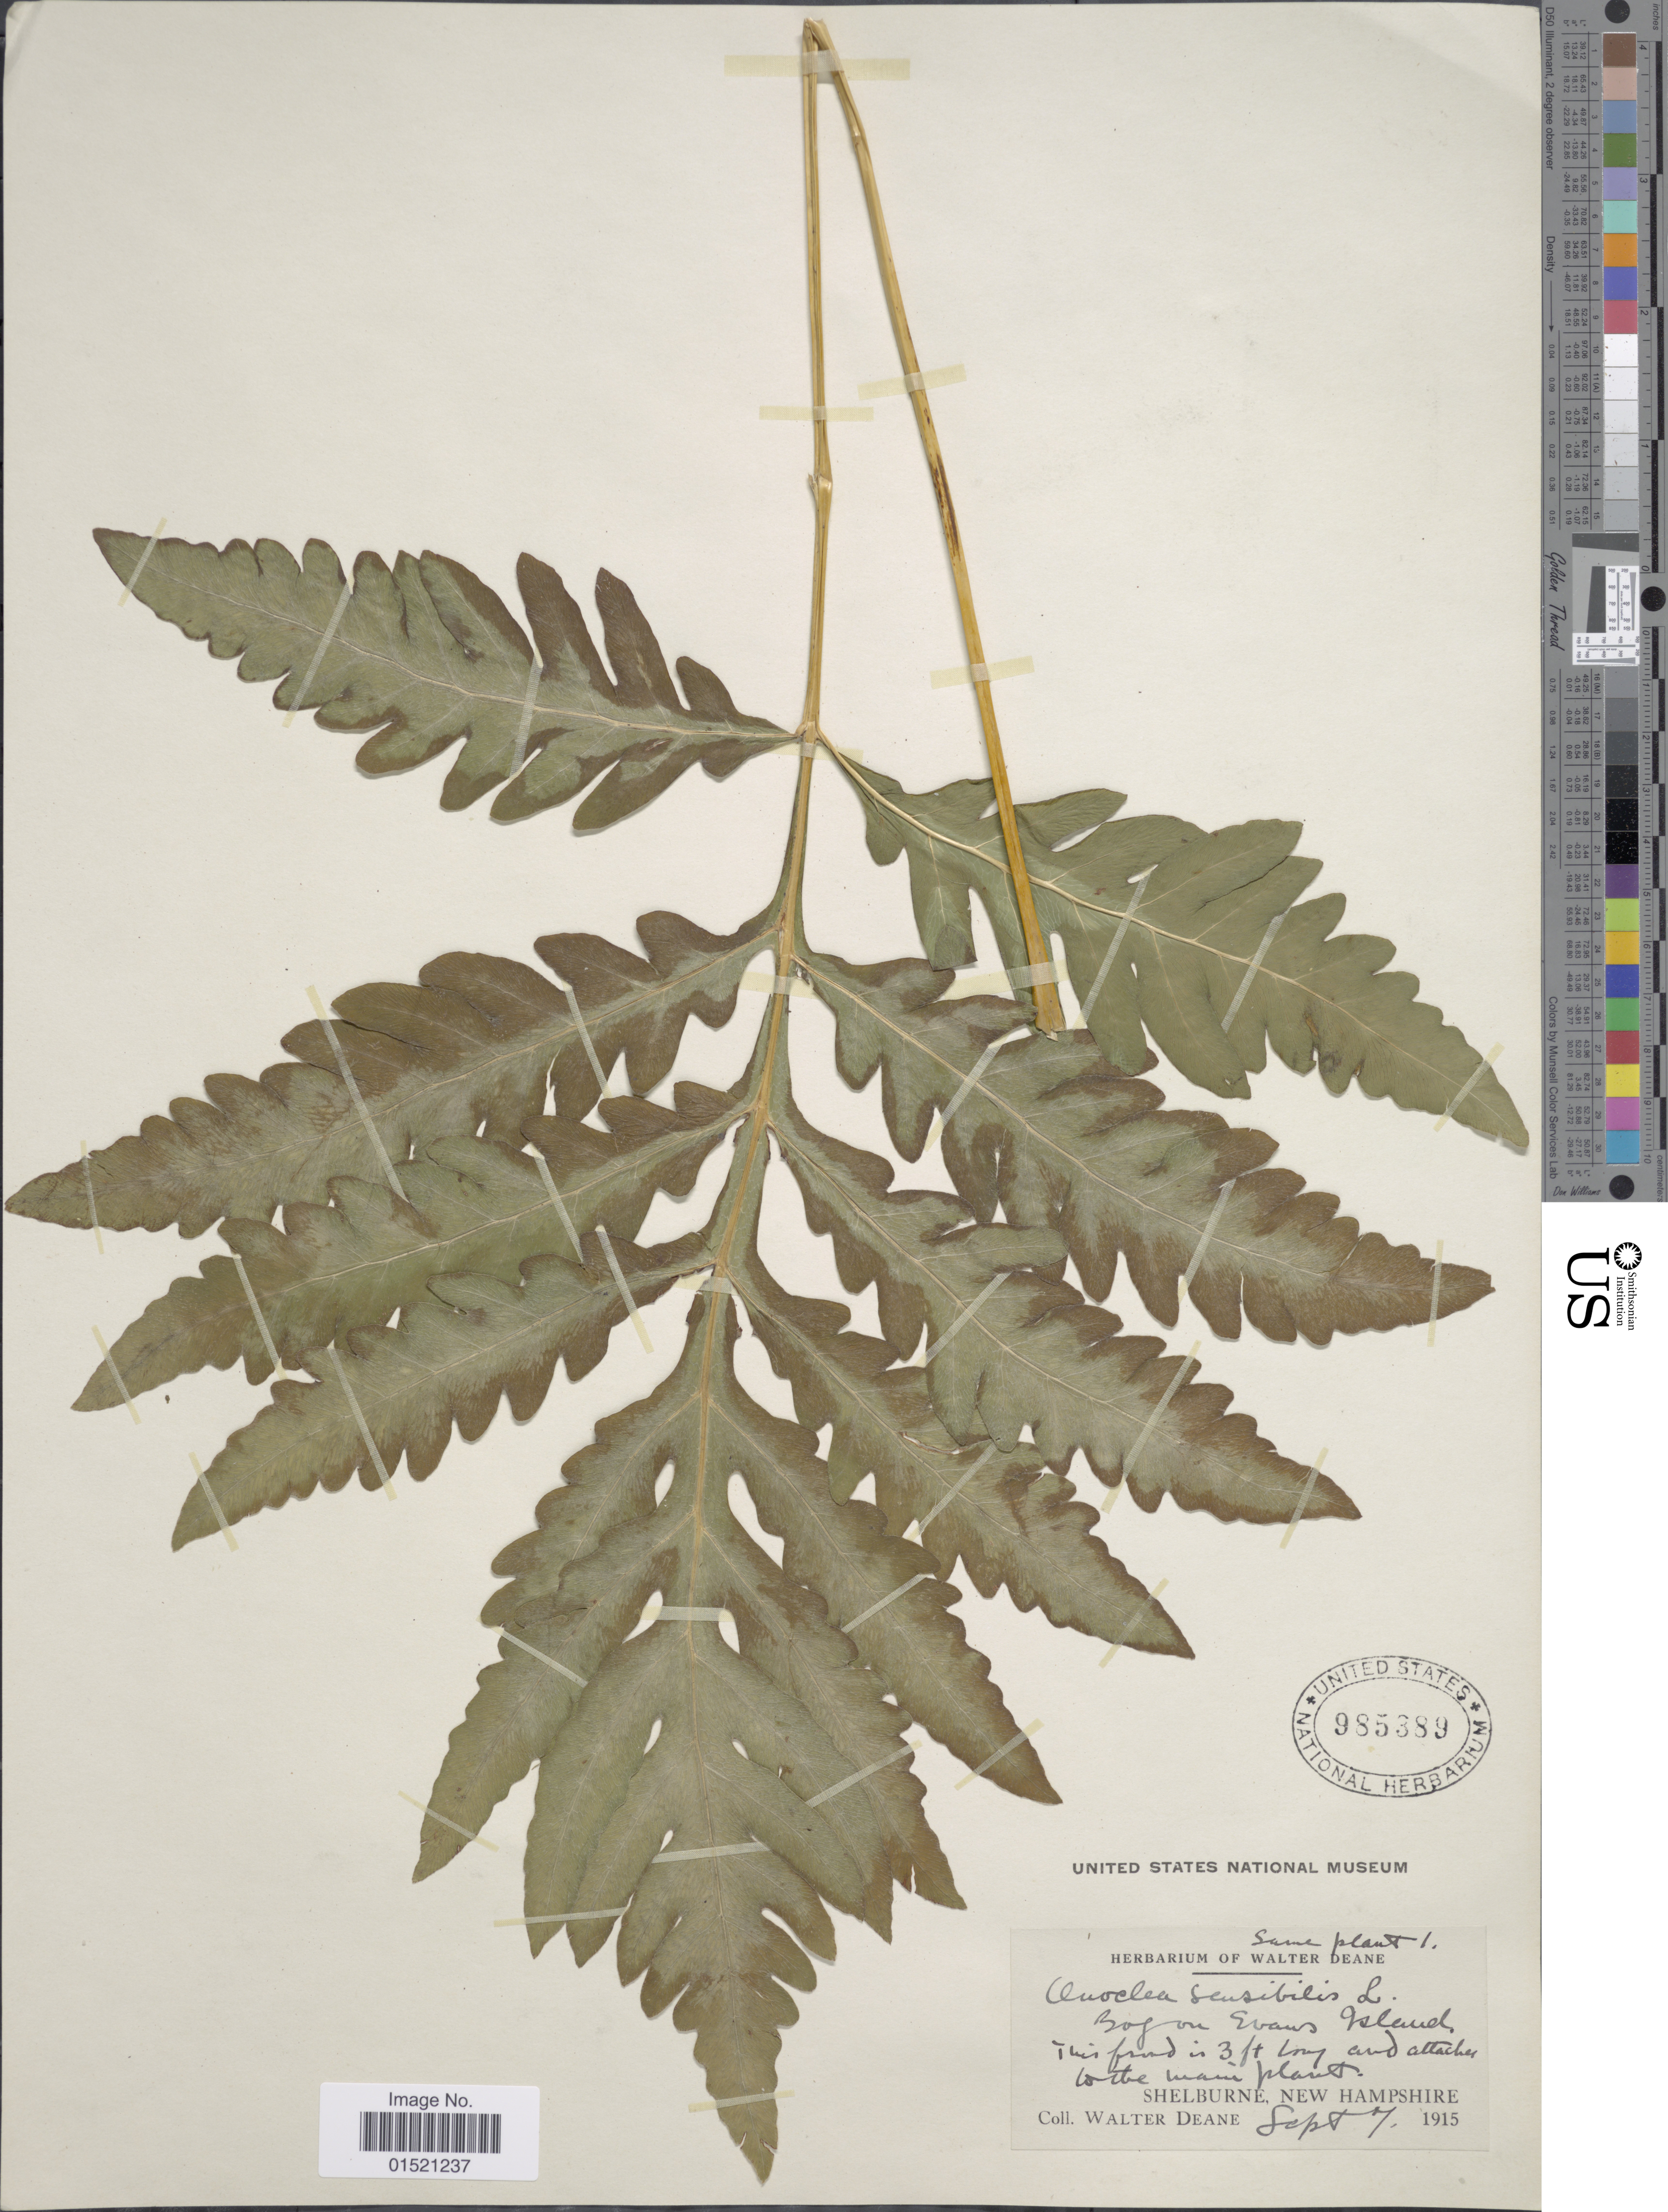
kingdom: Plantae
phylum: Tracheophyta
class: Polypodiopsida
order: Polypodiales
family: Onocleaceae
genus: Onoclea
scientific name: Onoclea sensibilis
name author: L.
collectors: W. Deane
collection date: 1915-09-07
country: United States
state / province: New Hampshire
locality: Bog on Evans Island, Shelburne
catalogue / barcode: US 985389